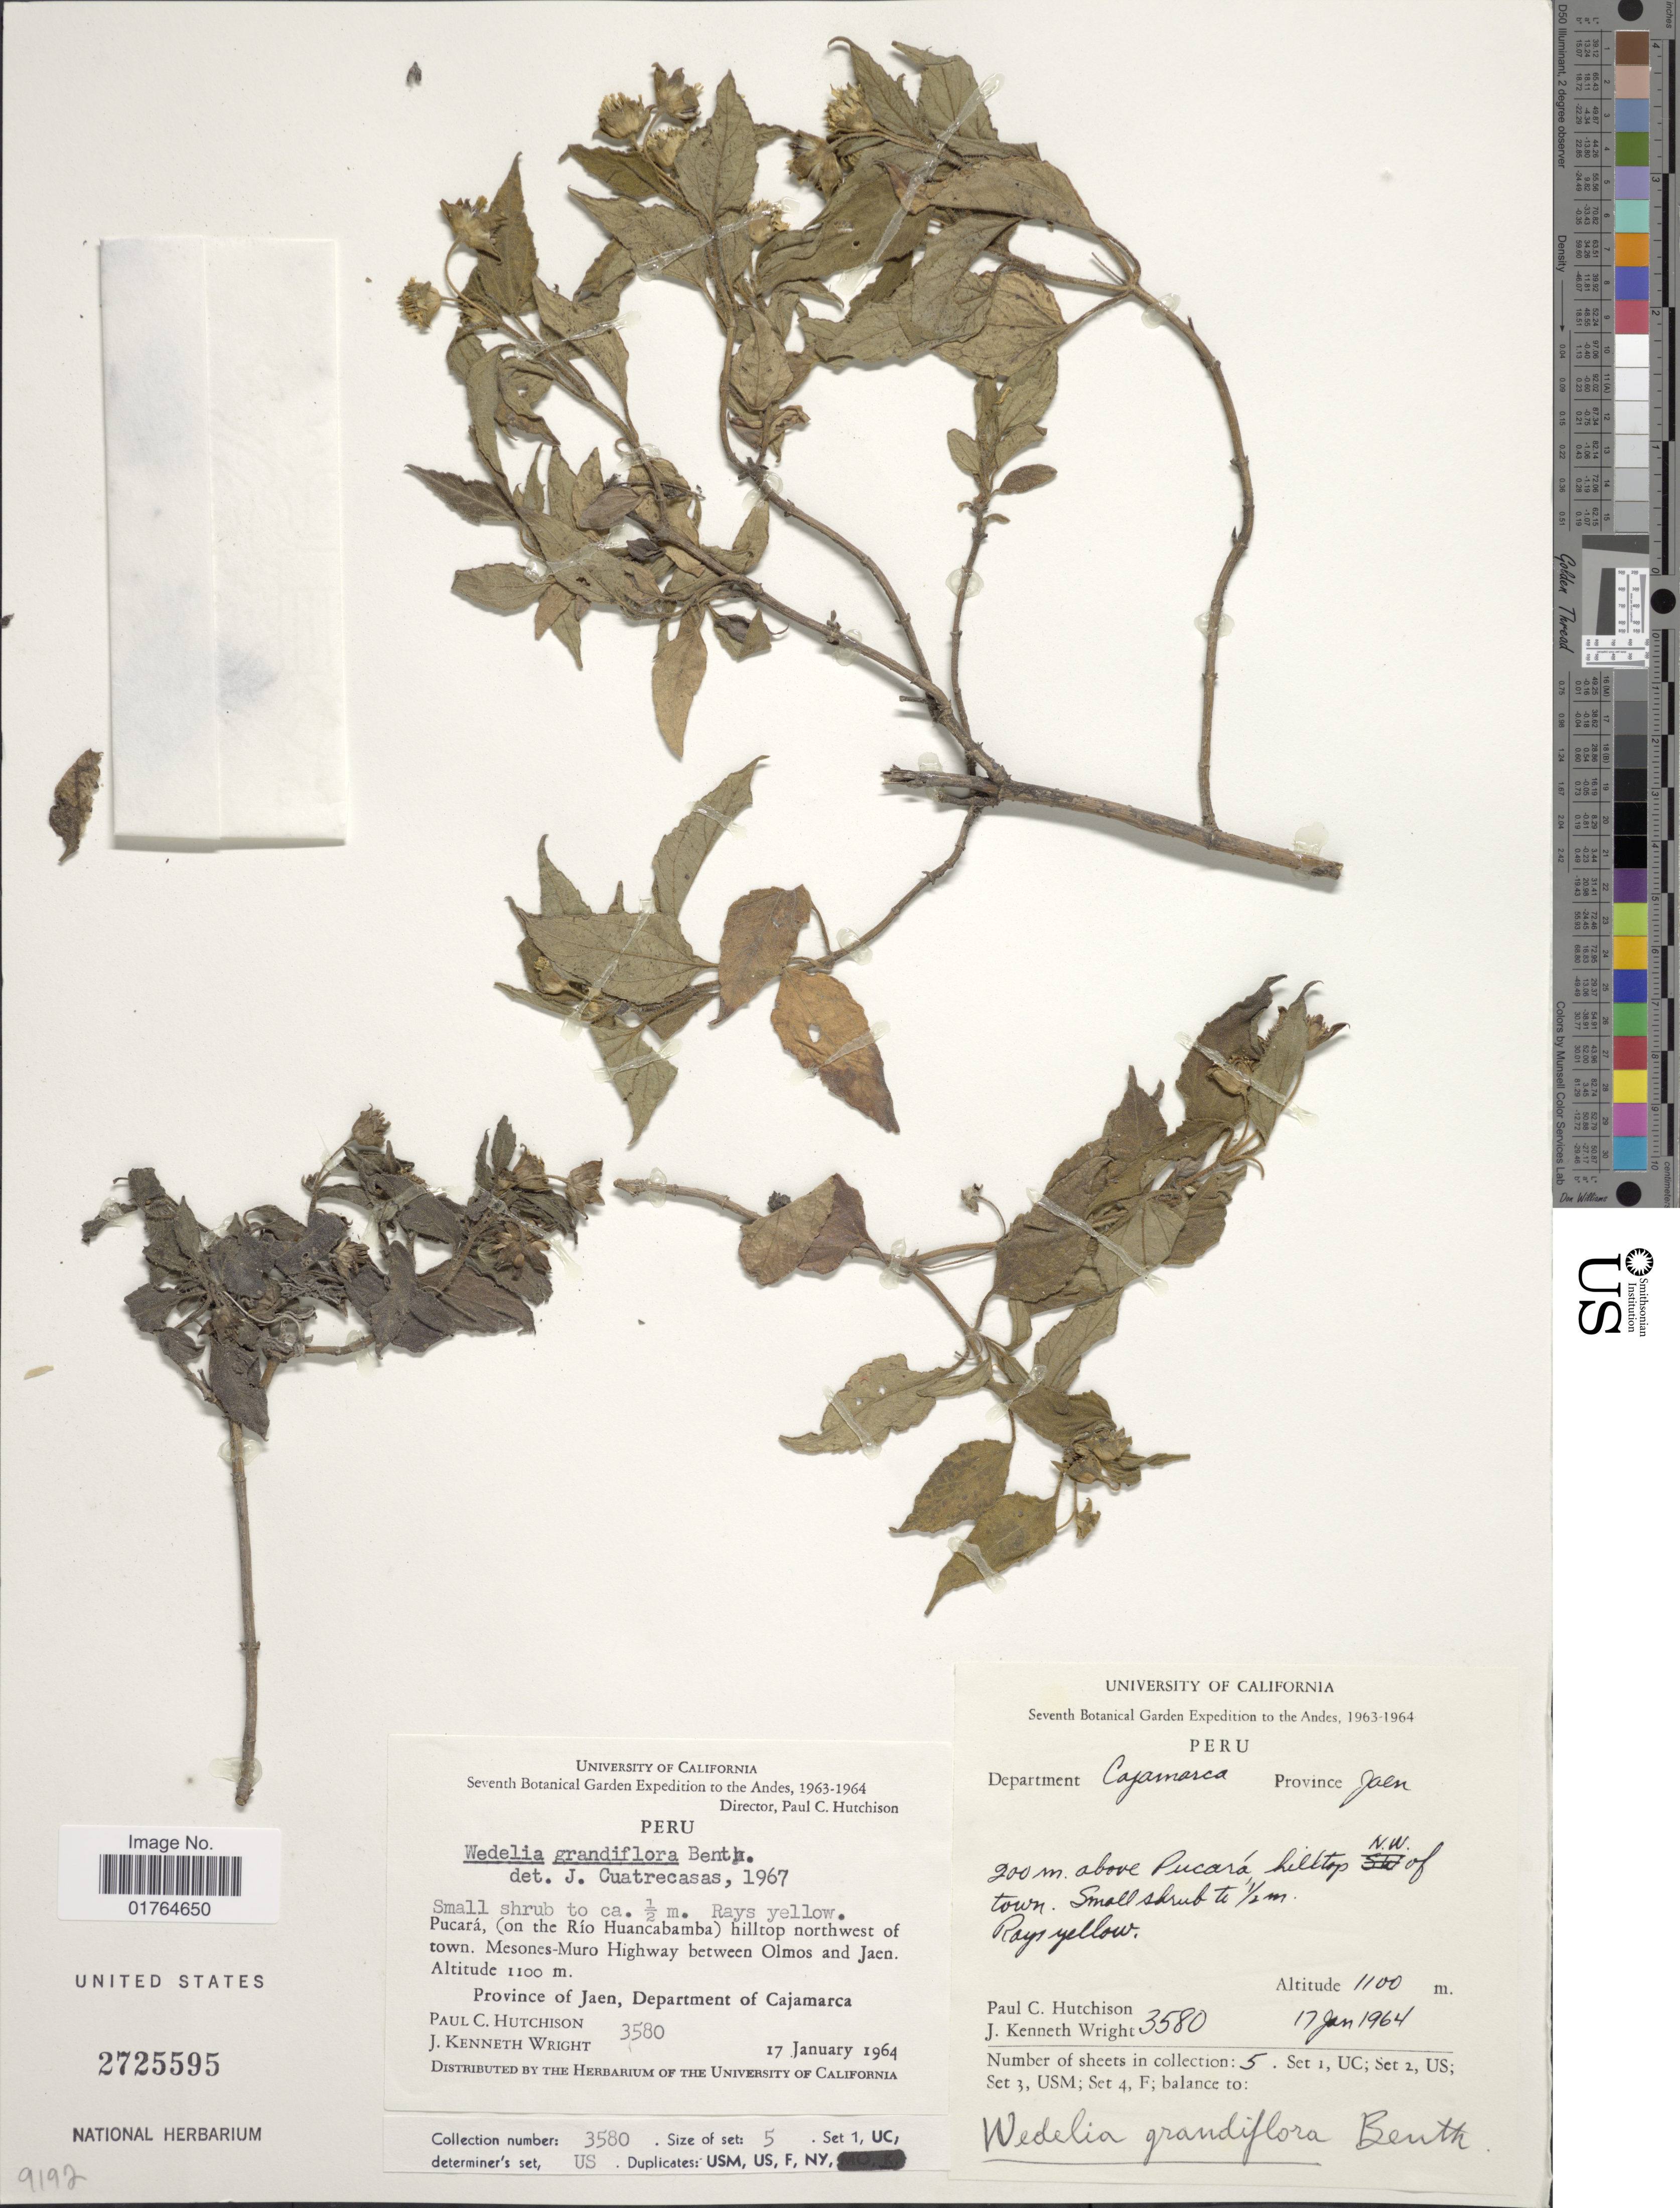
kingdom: Plantae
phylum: Tracheophyta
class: Magnoliopsida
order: Asterales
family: Asteraceae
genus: Wedelia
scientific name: Wedelia latifolia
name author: DC.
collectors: P. C. Hutchison & J. K. Wright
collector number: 3580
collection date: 1964-01-17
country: Peru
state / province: Cajamarca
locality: Pucara (on the Rio Huancabamba) hilltop northwest of town, Mesones-Muro Highway between Olmos and Jaen, Province of Jaen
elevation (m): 1100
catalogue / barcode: US 2725595